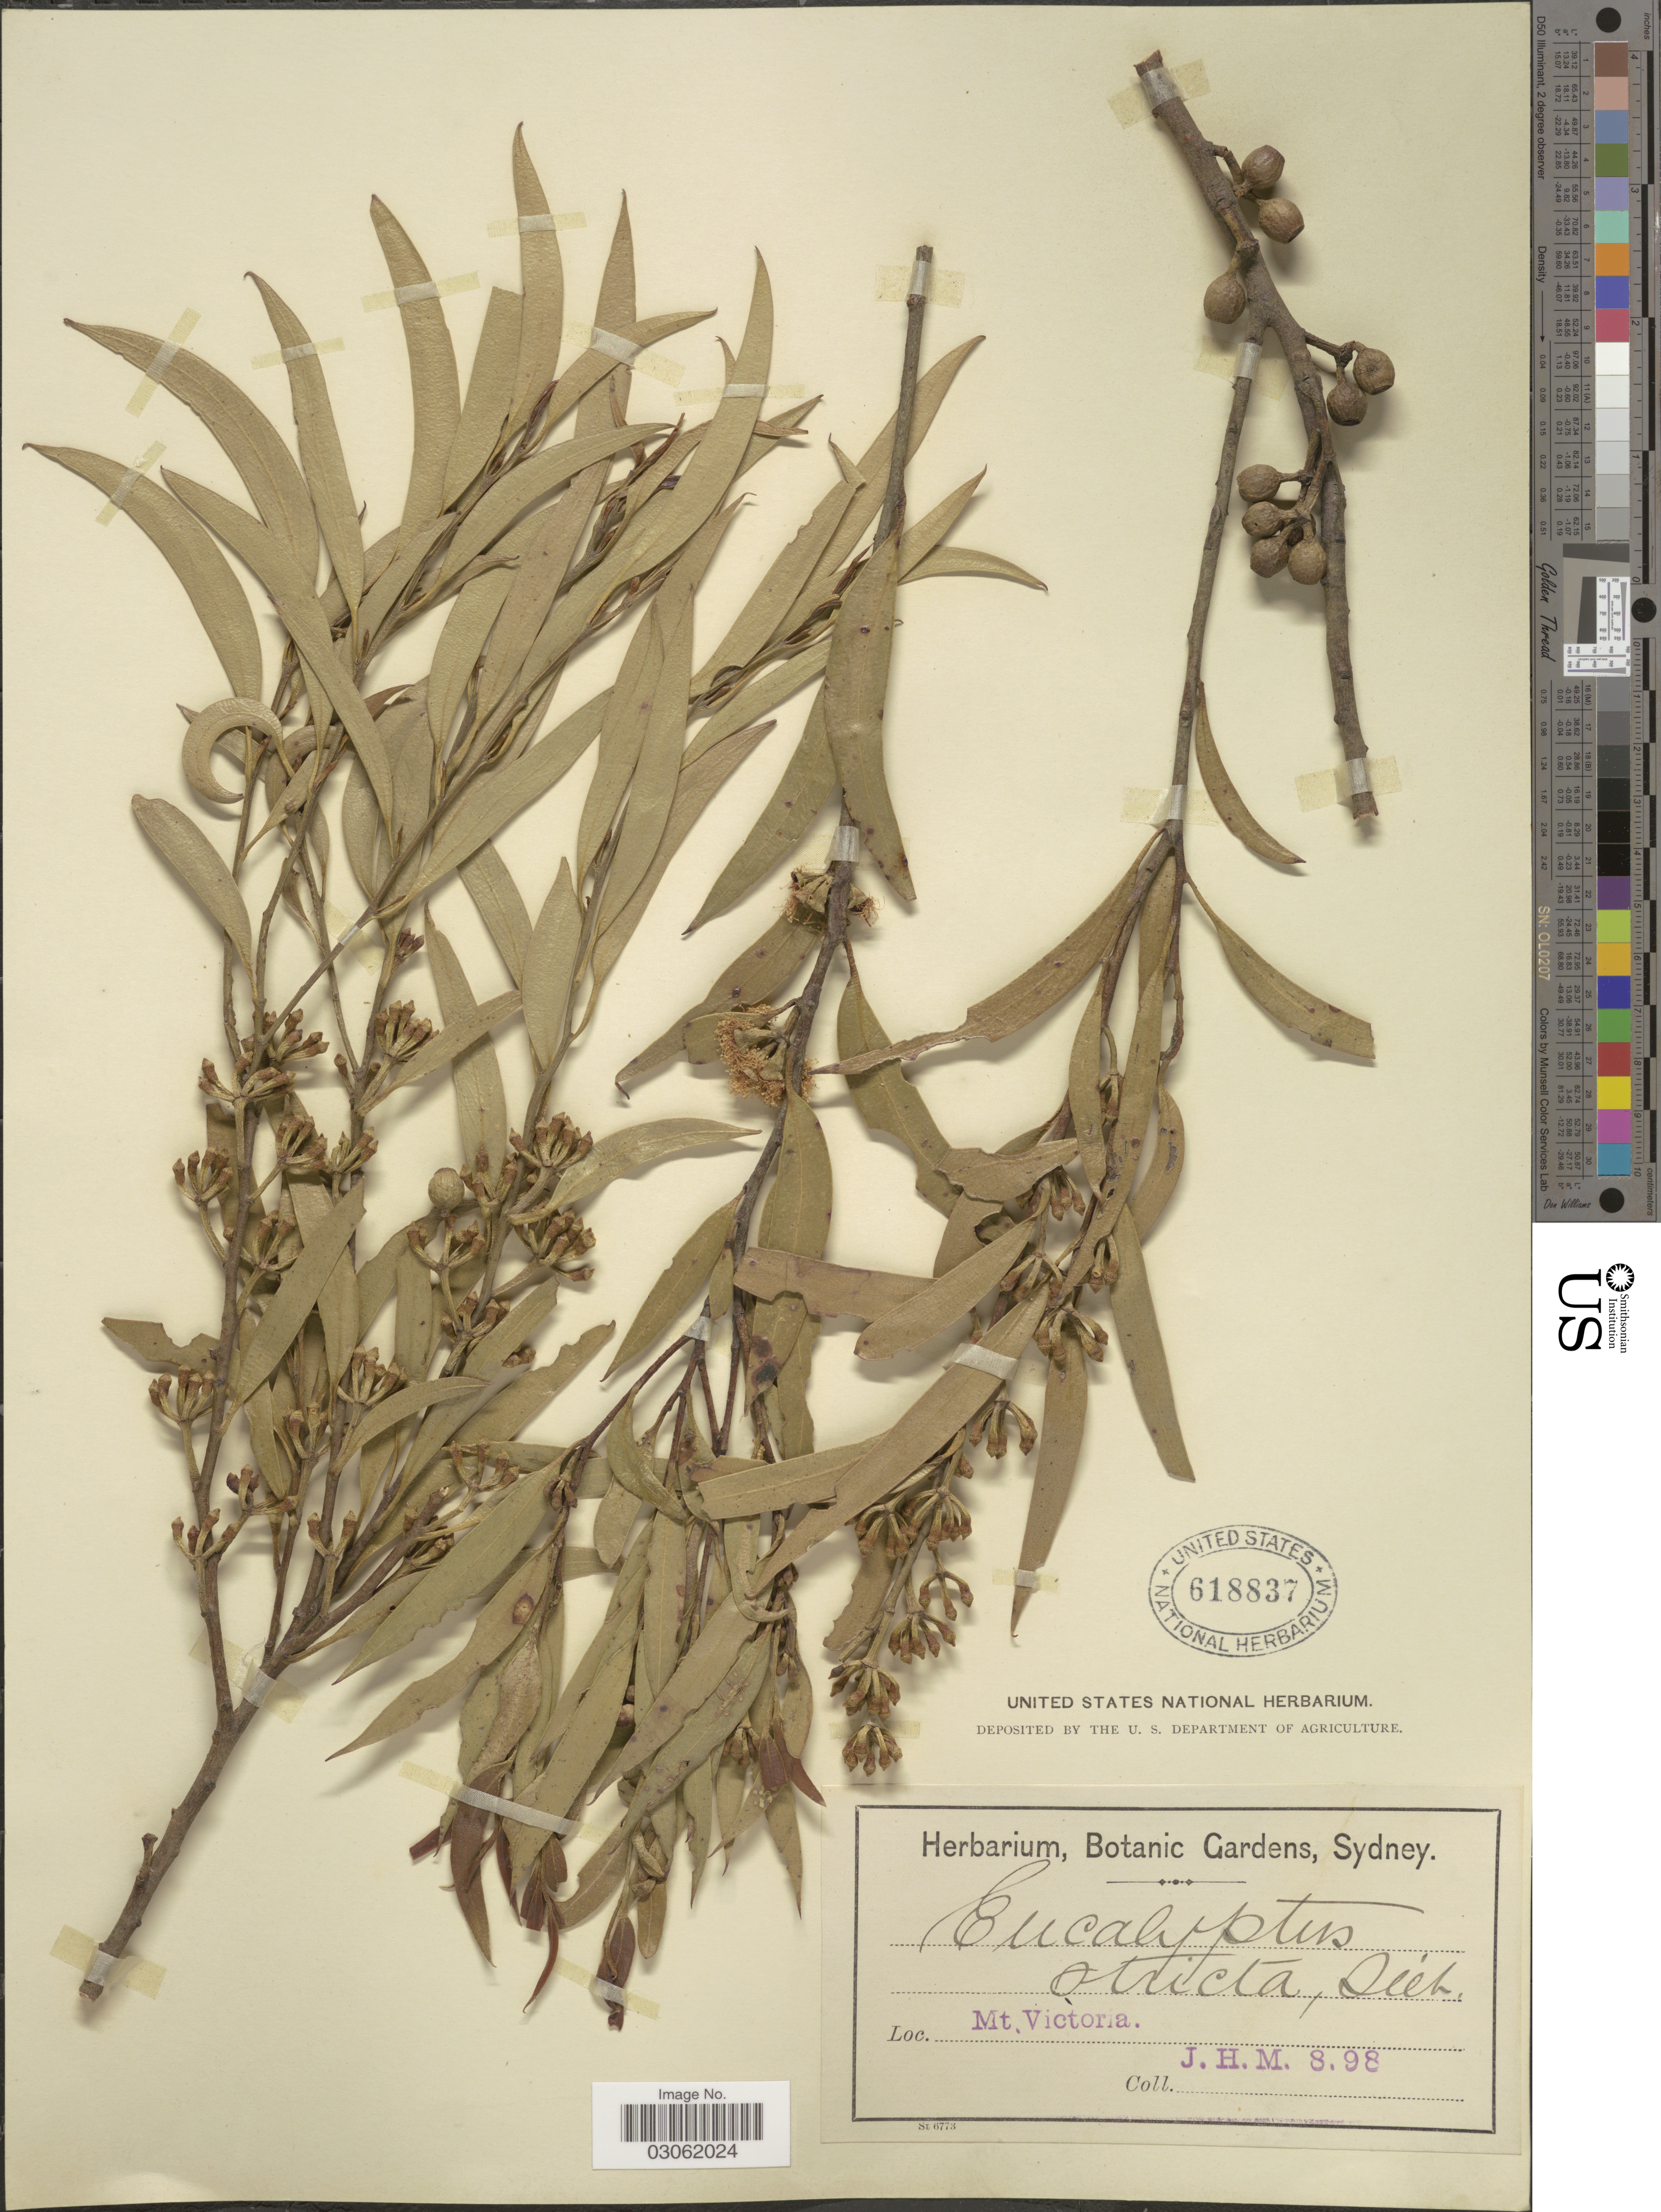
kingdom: Plantae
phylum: Tracheophyta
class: Magnoliopsida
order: Myrtales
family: Myrtaceae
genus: Eucalyptus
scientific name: Eucalyptus stricta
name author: Sieber ex Spreng.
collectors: J. H. M.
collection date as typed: Transcribed d/m/y: /8/98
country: Australia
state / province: Victoria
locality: Mt. Victoria.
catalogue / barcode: US 618837